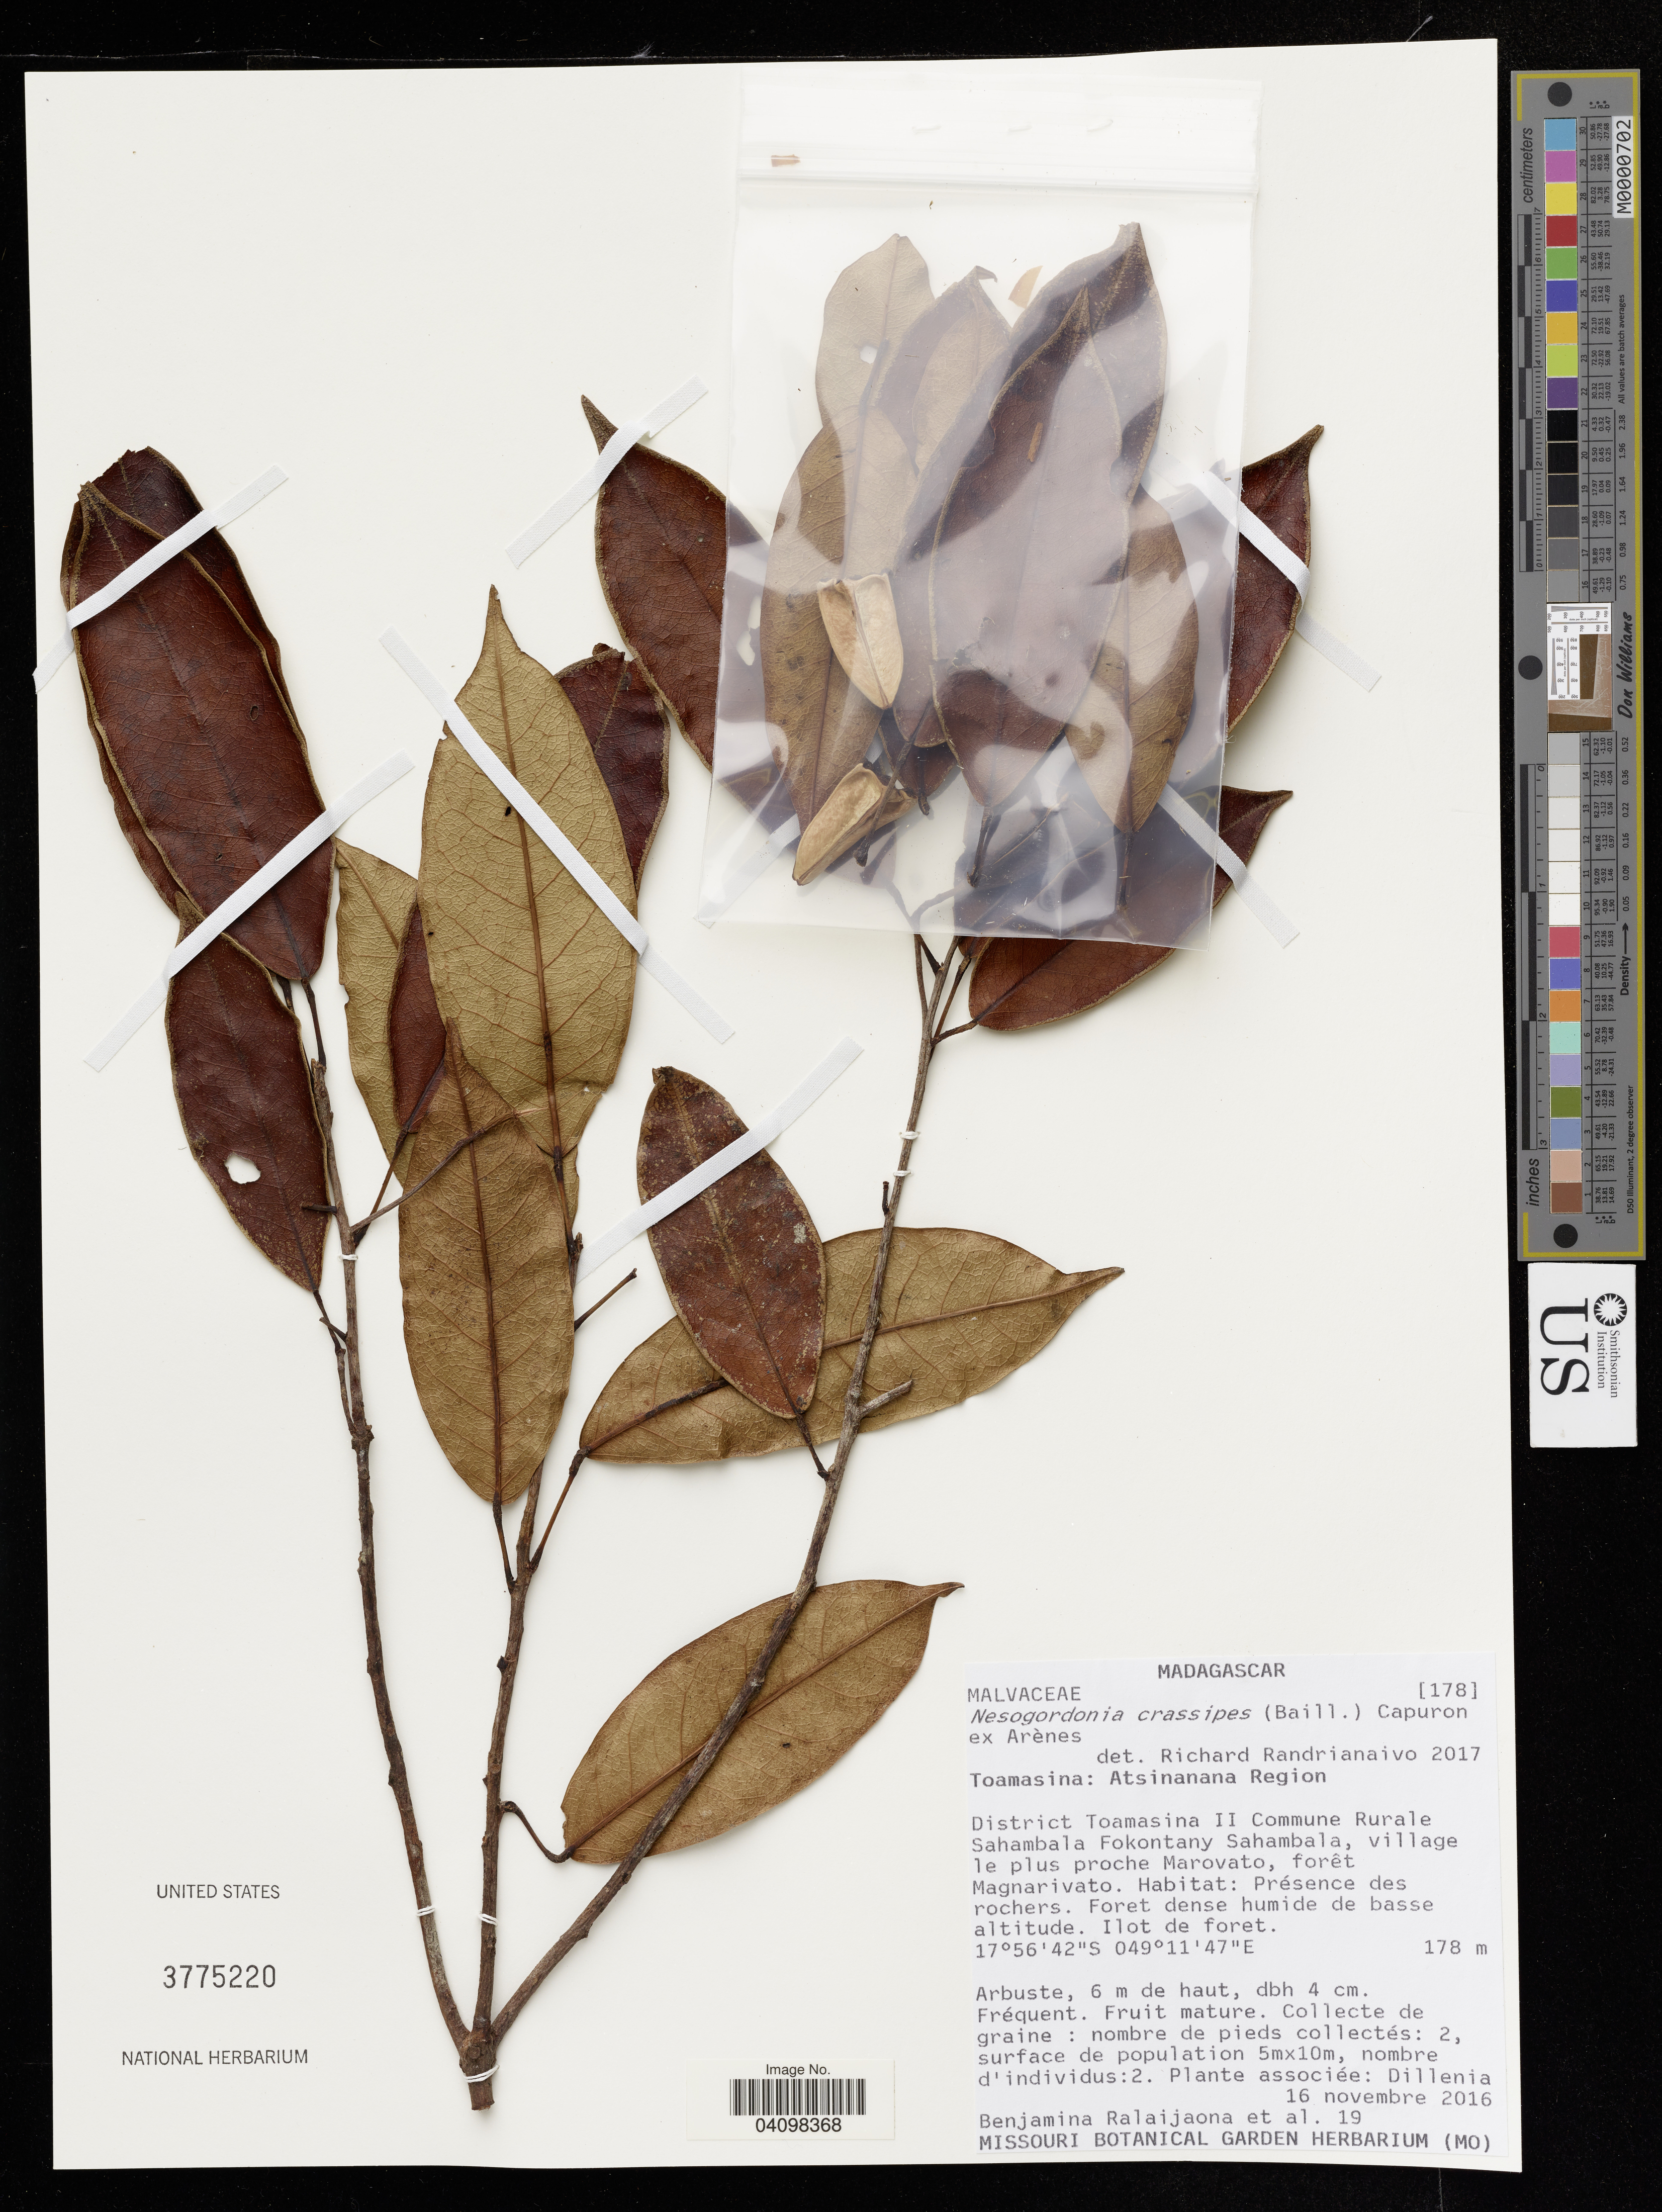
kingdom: Plantae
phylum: Tracheophyta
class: Magnoliopsida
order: Malvales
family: Malvaceae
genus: Nesogordonia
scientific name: Nesogordonia crassipes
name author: (Baill.) Capuron ex Arènes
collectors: B. Ralaijaona & et al.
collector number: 19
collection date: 2016-11-16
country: Madagascar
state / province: Toamasina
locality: Atsinanana Region. District Toamasina II Commune Rurale Sahambala Fokontany Sahambala, village le plus proche Marovato, forêt Magnarivato.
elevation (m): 178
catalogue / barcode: US 3775220